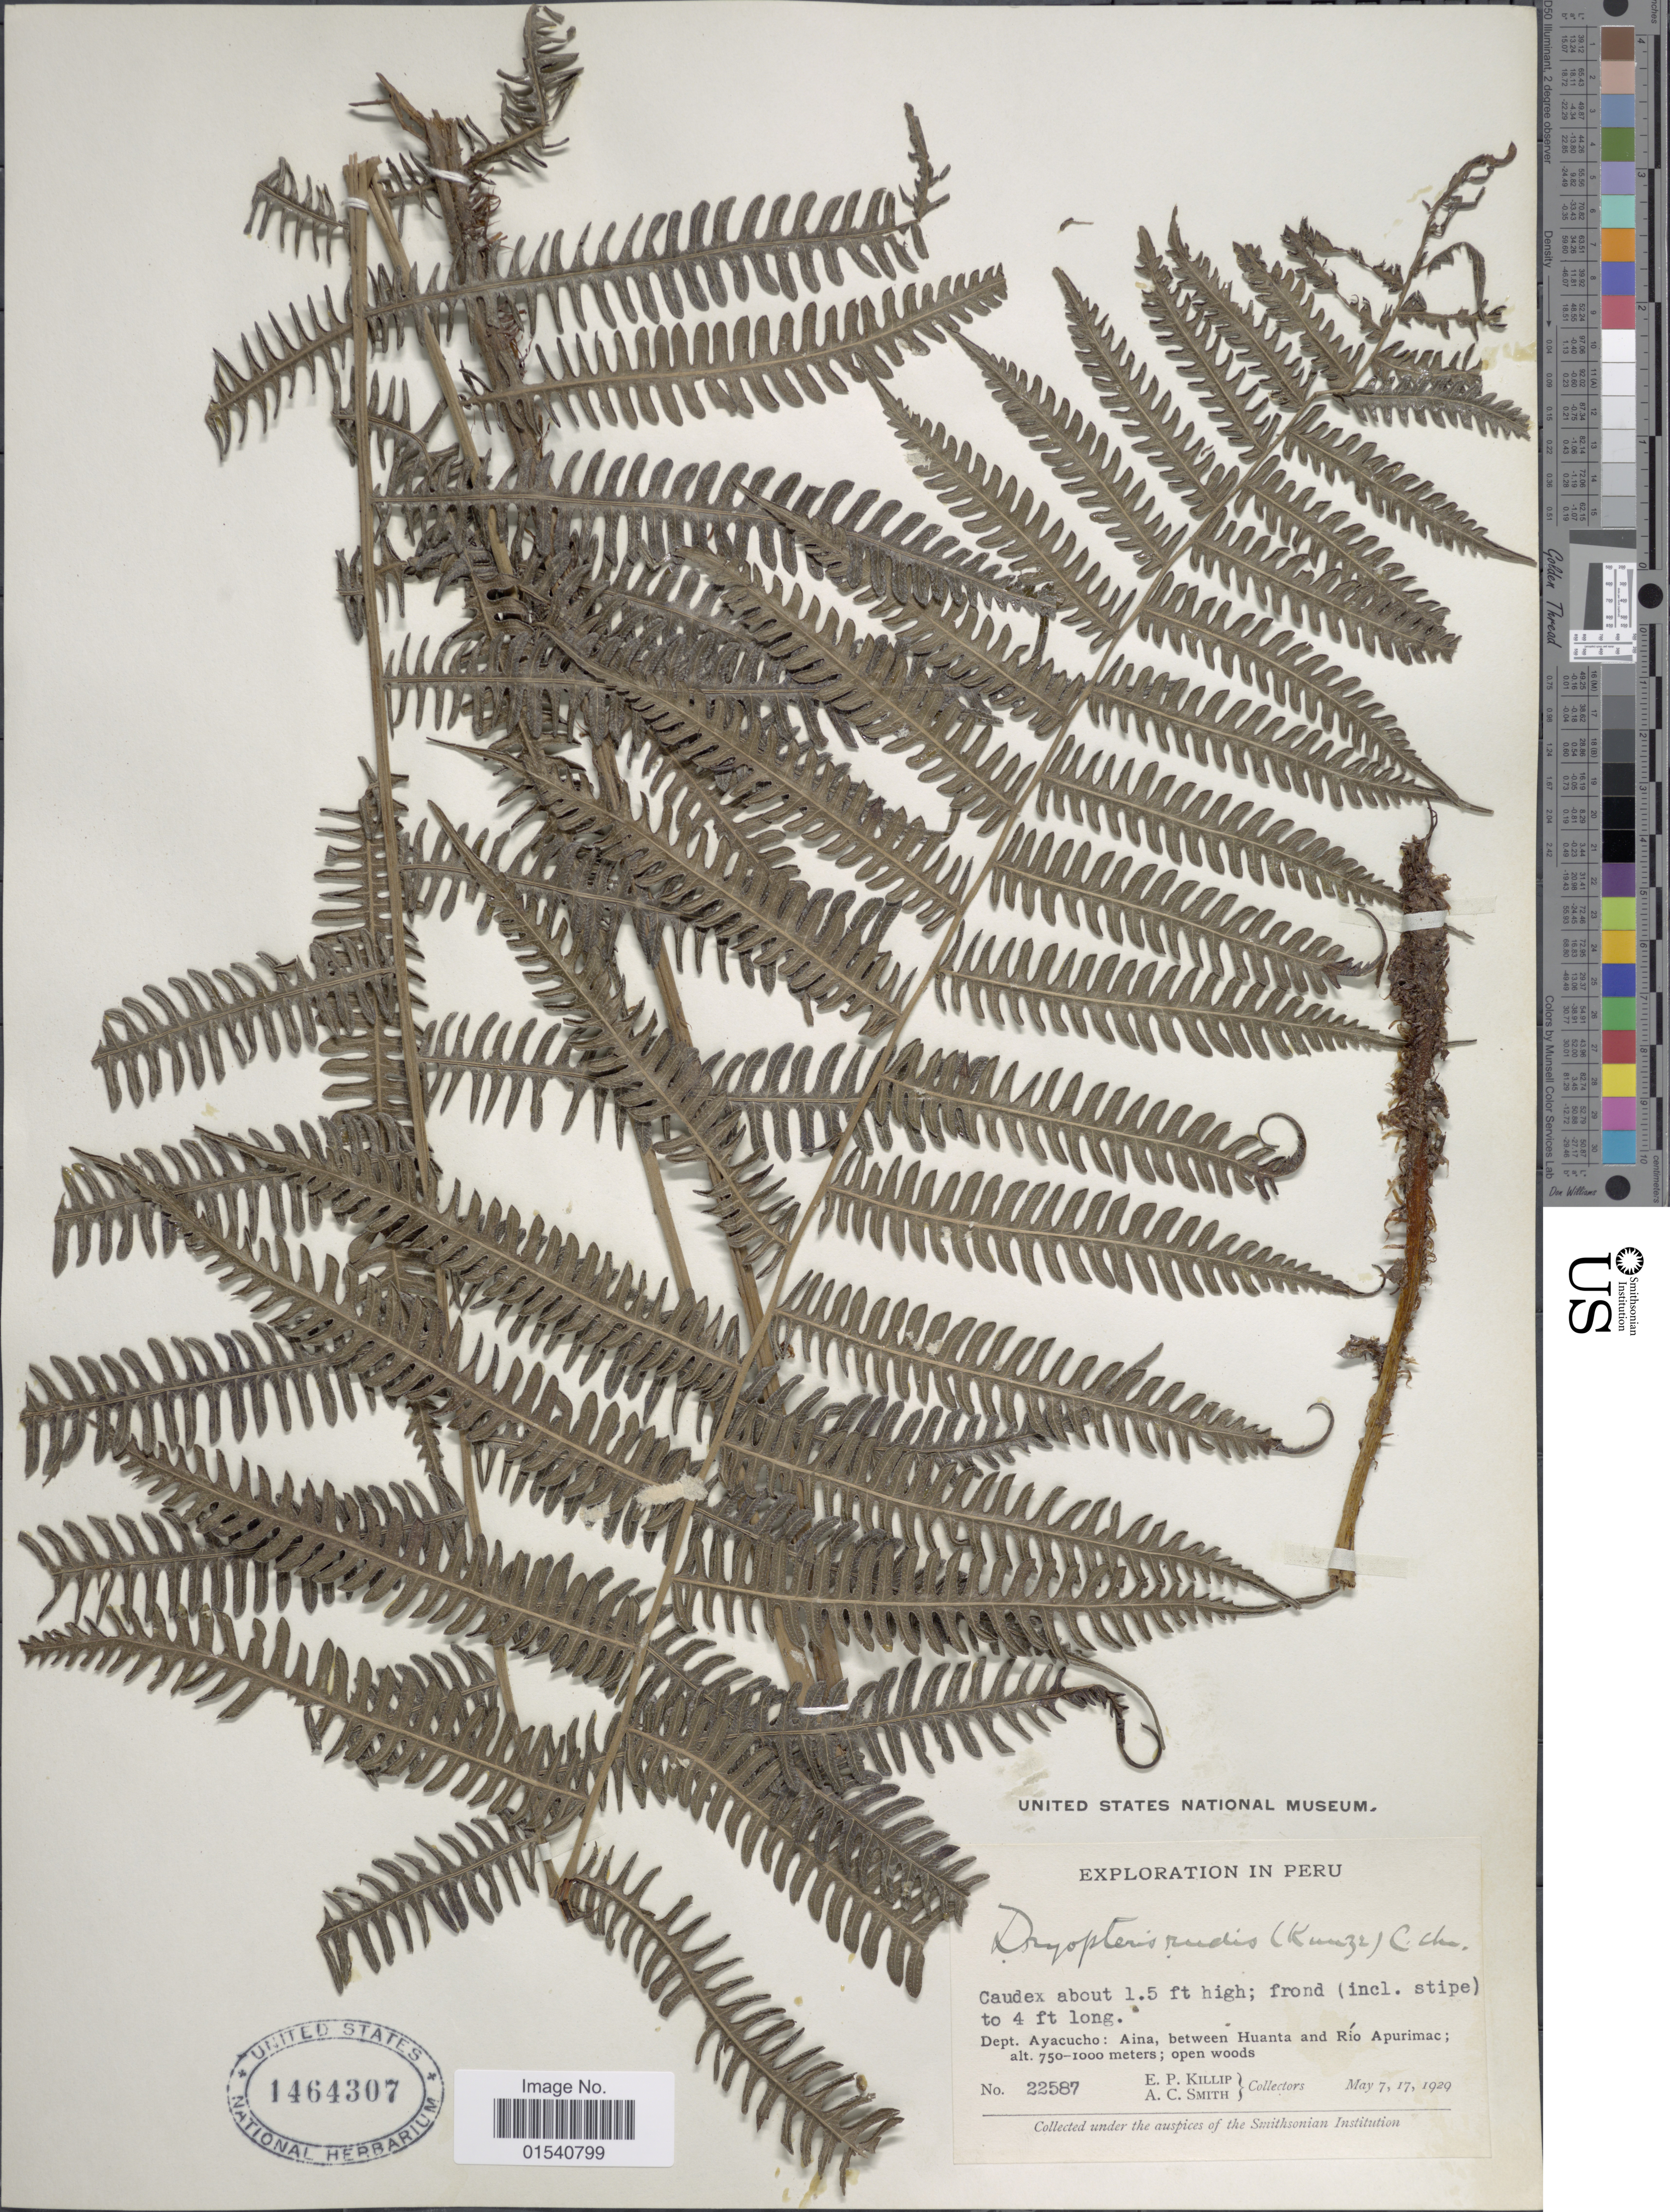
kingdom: Plantae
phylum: Tracheophyta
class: Polypodiopsida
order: Polypodiales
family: Thelypteridaceae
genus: Amauropelta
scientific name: Amauropelta rudis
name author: (Kunze) Pic. Serm.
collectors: E. P. Killip & A. C. Smith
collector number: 22587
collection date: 1929-05-07/1929-05-17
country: Peru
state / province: Ayacucho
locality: Dept. Ayacucho: Aina, between Huanta and Río Apurimac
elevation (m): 750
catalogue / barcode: US 1464307